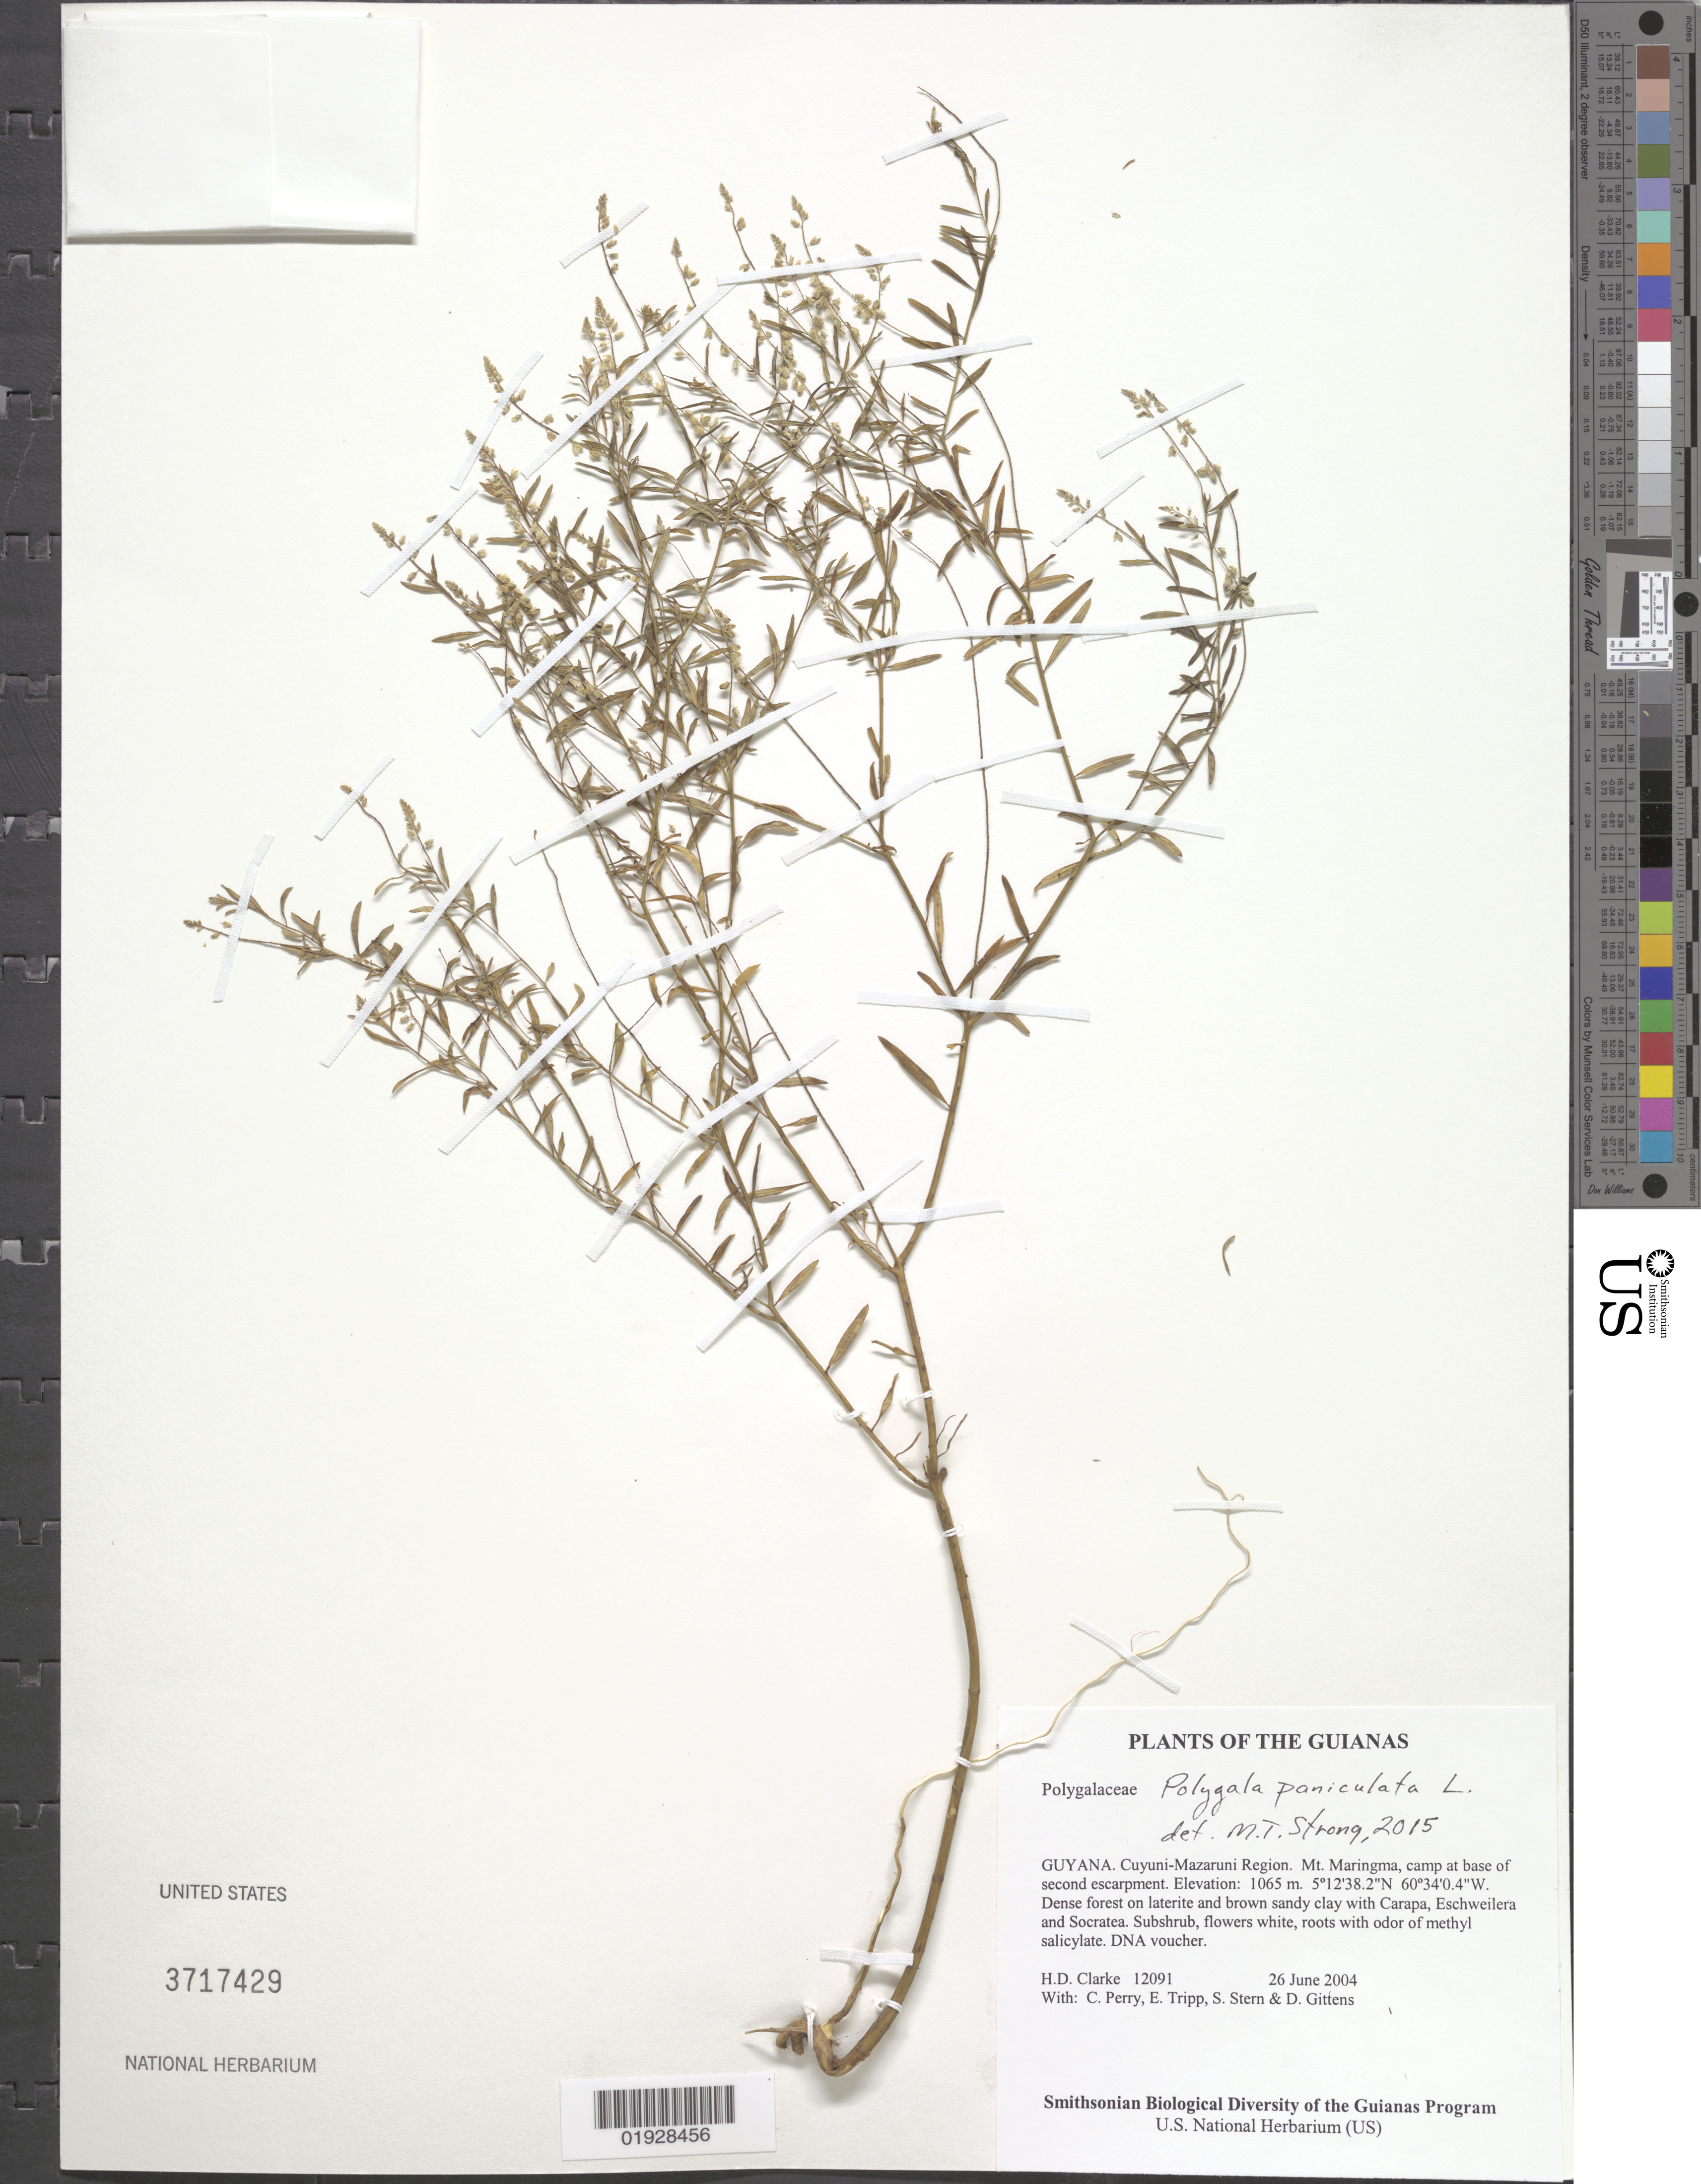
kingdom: Plantae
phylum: Tracheophyta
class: Magnoliopsida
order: Fabales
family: Polygalaceae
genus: Polygala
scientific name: Polygala paniculata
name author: L.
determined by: Strong, M. T., (US), Smithsonian Institution - National Museum of Natural History (UNITED STATES)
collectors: H. D. Clarke, C. Perry, E. Tripp, S. R. Stern & D. Gittens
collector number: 12091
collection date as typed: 26 June 2004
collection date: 2004-06-26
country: Guyana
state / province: Cuyuni-Mazaruni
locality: Mt. Maringma, camp at base of second escarpment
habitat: Dense forest on laterite and brown sandy clay with Carapa, Eschweilera and Socratea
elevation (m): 1065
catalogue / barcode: US 3717429